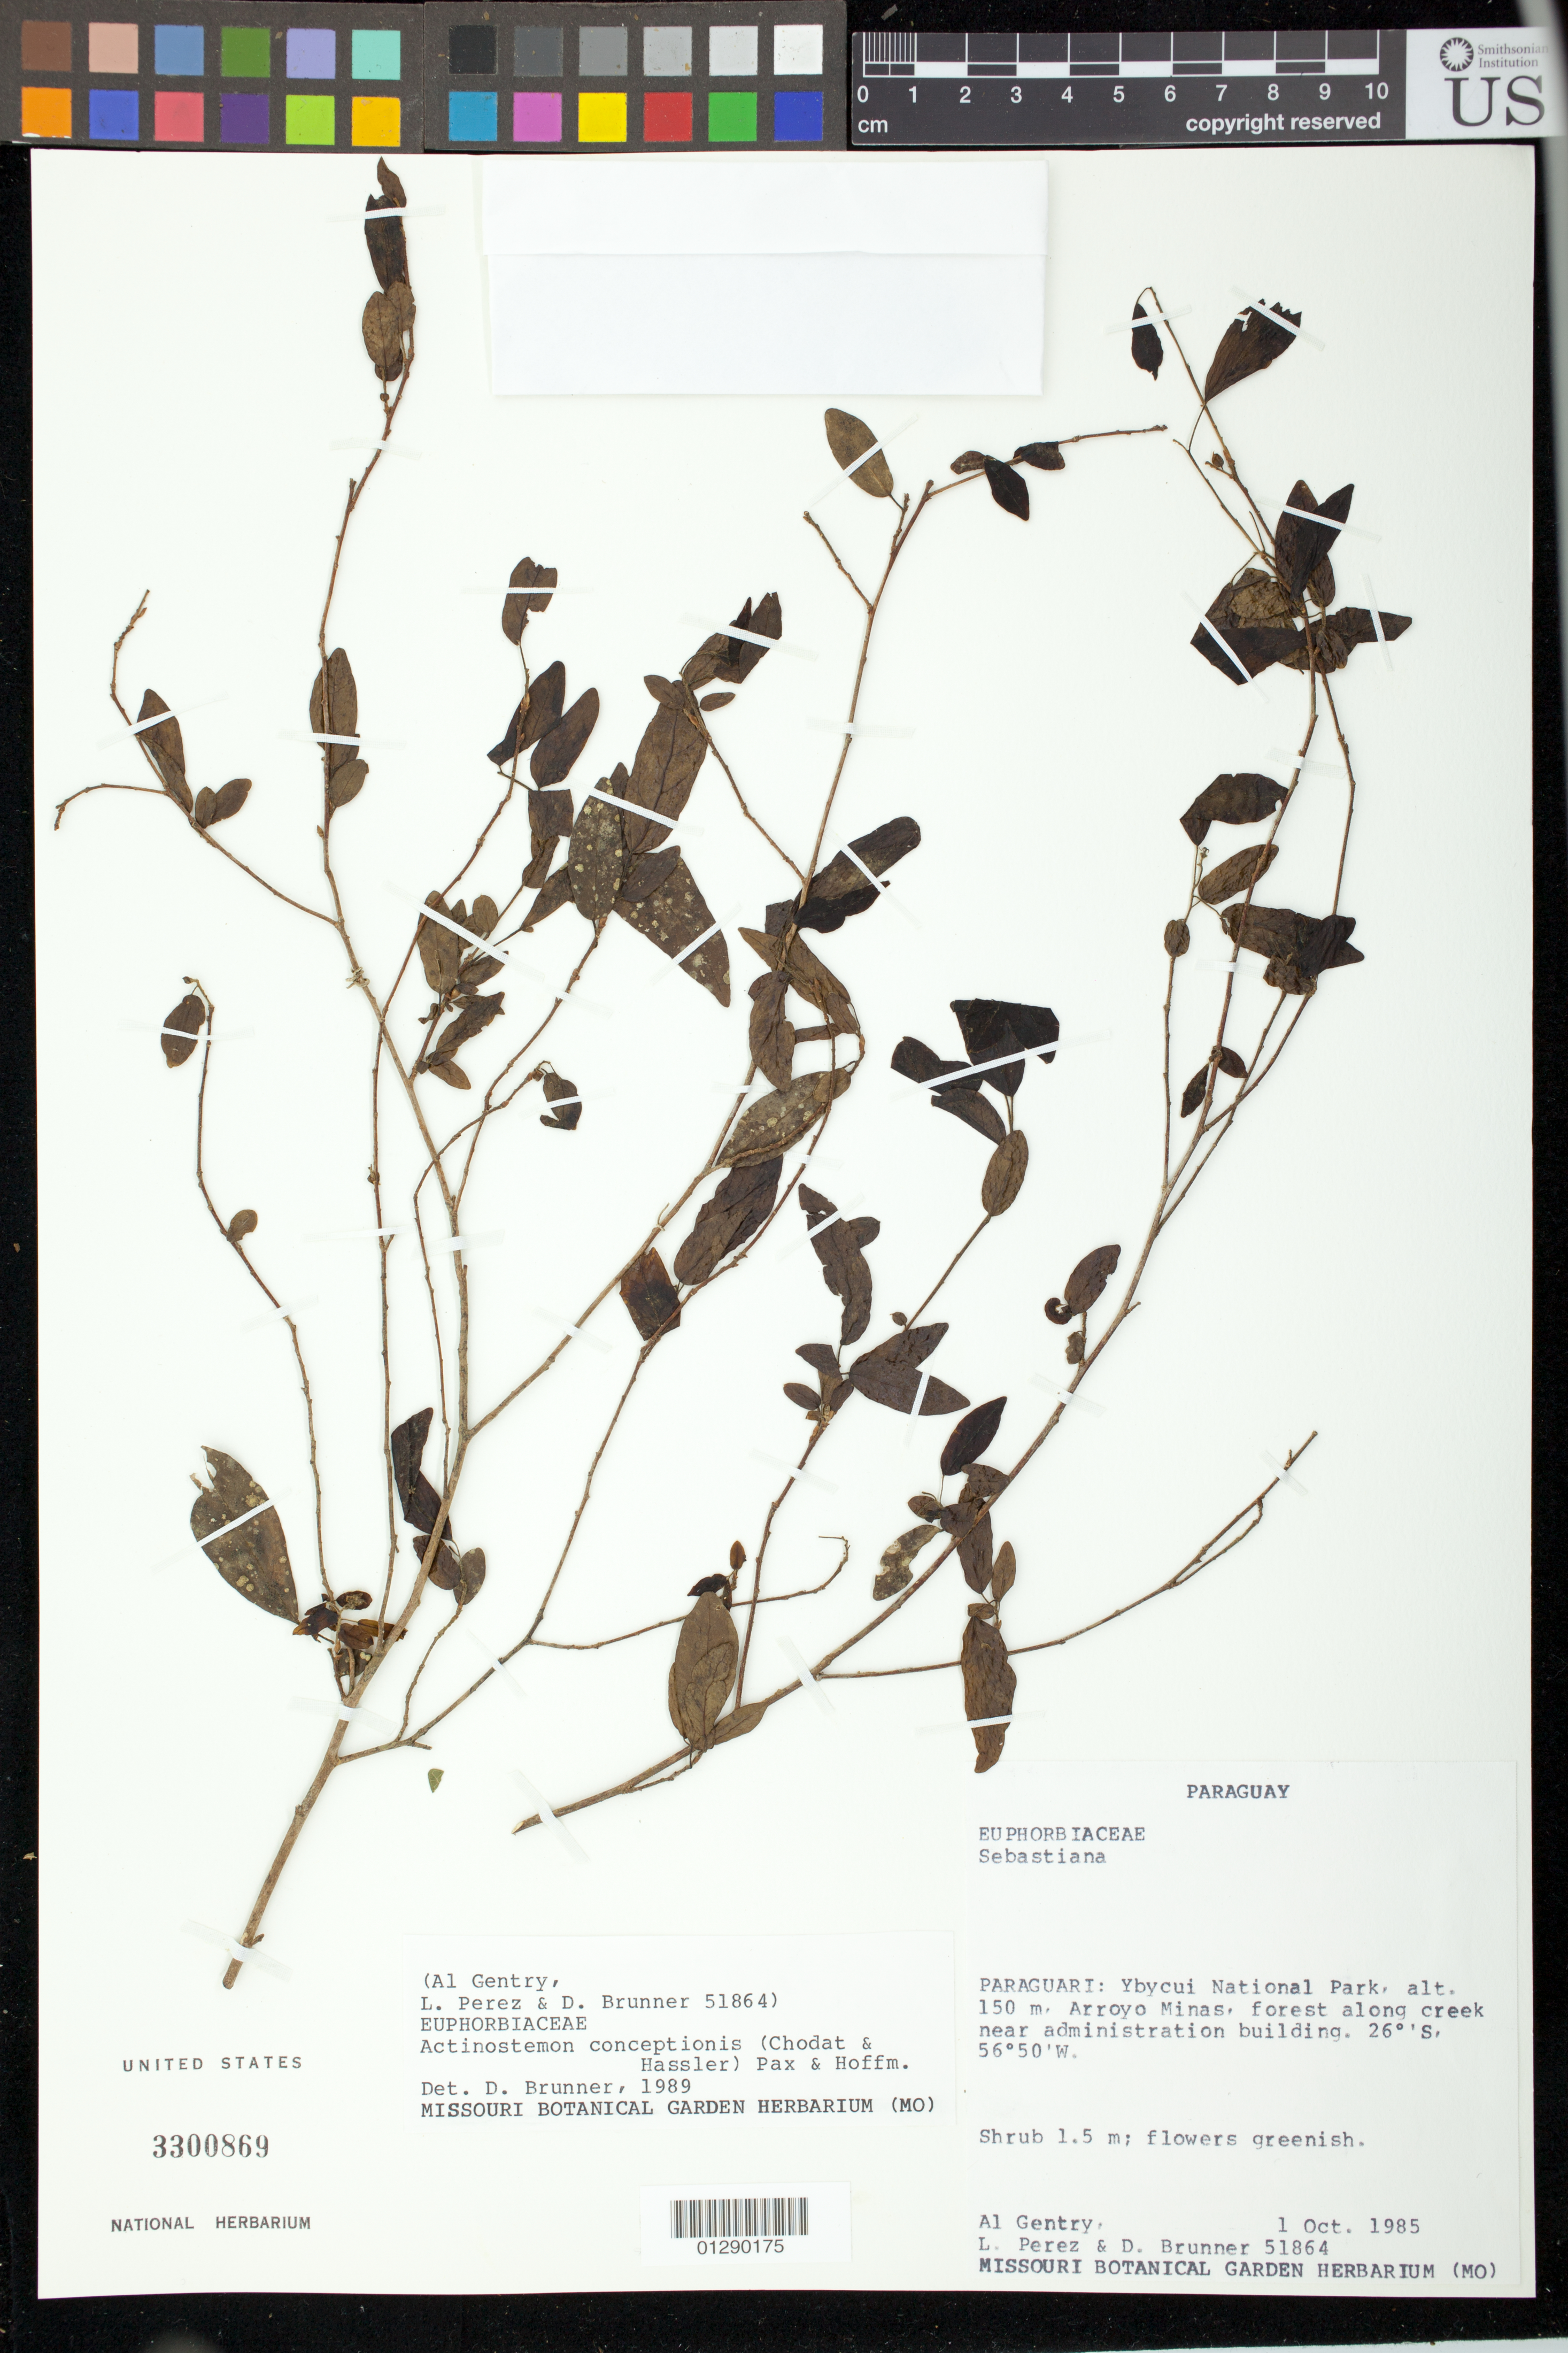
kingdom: Plantae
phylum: Tracheophyta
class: Magnoliopsida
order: Malpighiales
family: Euphorbiaceae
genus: Actinostemon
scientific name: Actinostemon concepcionis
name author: (Chodat & Hassl.) Hochr.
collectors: A. H. Gentry, L. Pérez & D. Brunner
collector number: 51864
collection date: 1985-10-01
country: Paraguay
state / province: Paraguari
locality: Ybycui National Park, alt. 150 m. Arroyo Minas, forest along creek near administration building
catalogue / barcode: US 3300869